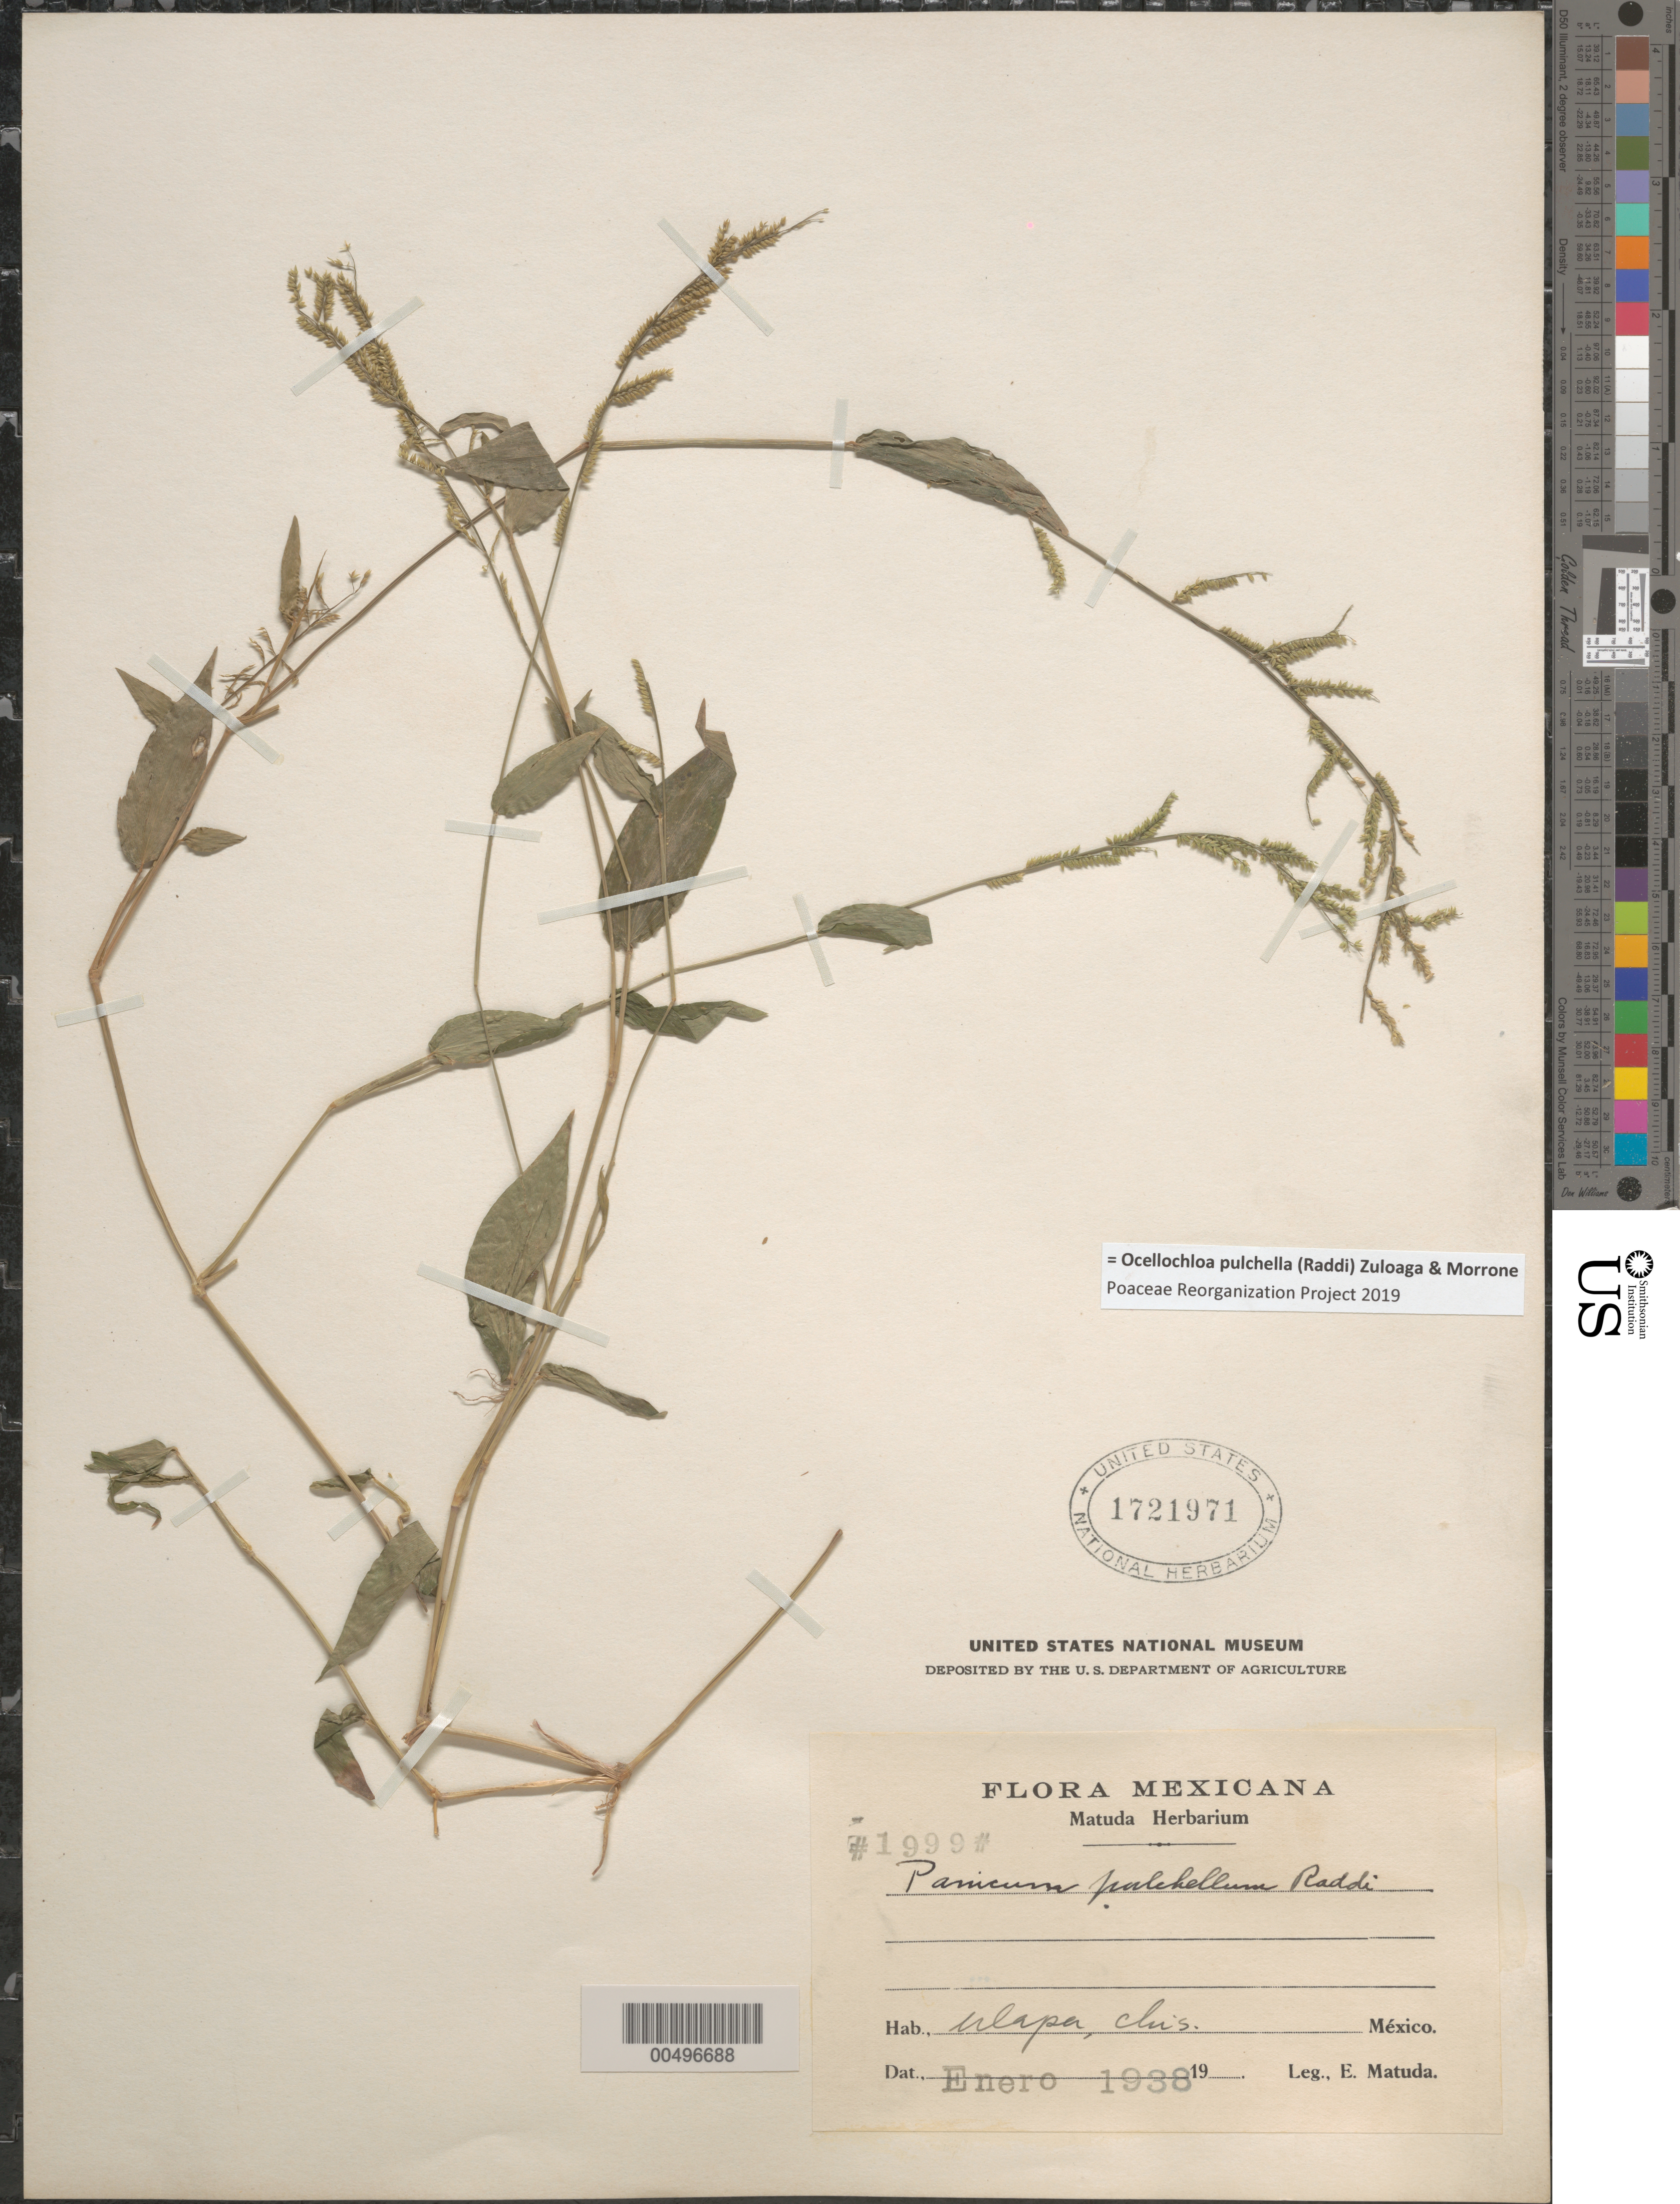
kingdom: Plantae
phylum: Tracheophyta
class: Liliopsida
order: Poales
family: Poaceae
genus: Panicum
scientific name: Panicum pulchellum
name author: Raddi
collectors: E. Matuda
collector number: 1999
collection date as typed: Jan 1938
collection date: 1938-01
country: Mexico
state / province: Chiapas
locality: Ulapa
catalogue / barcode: US 1721971